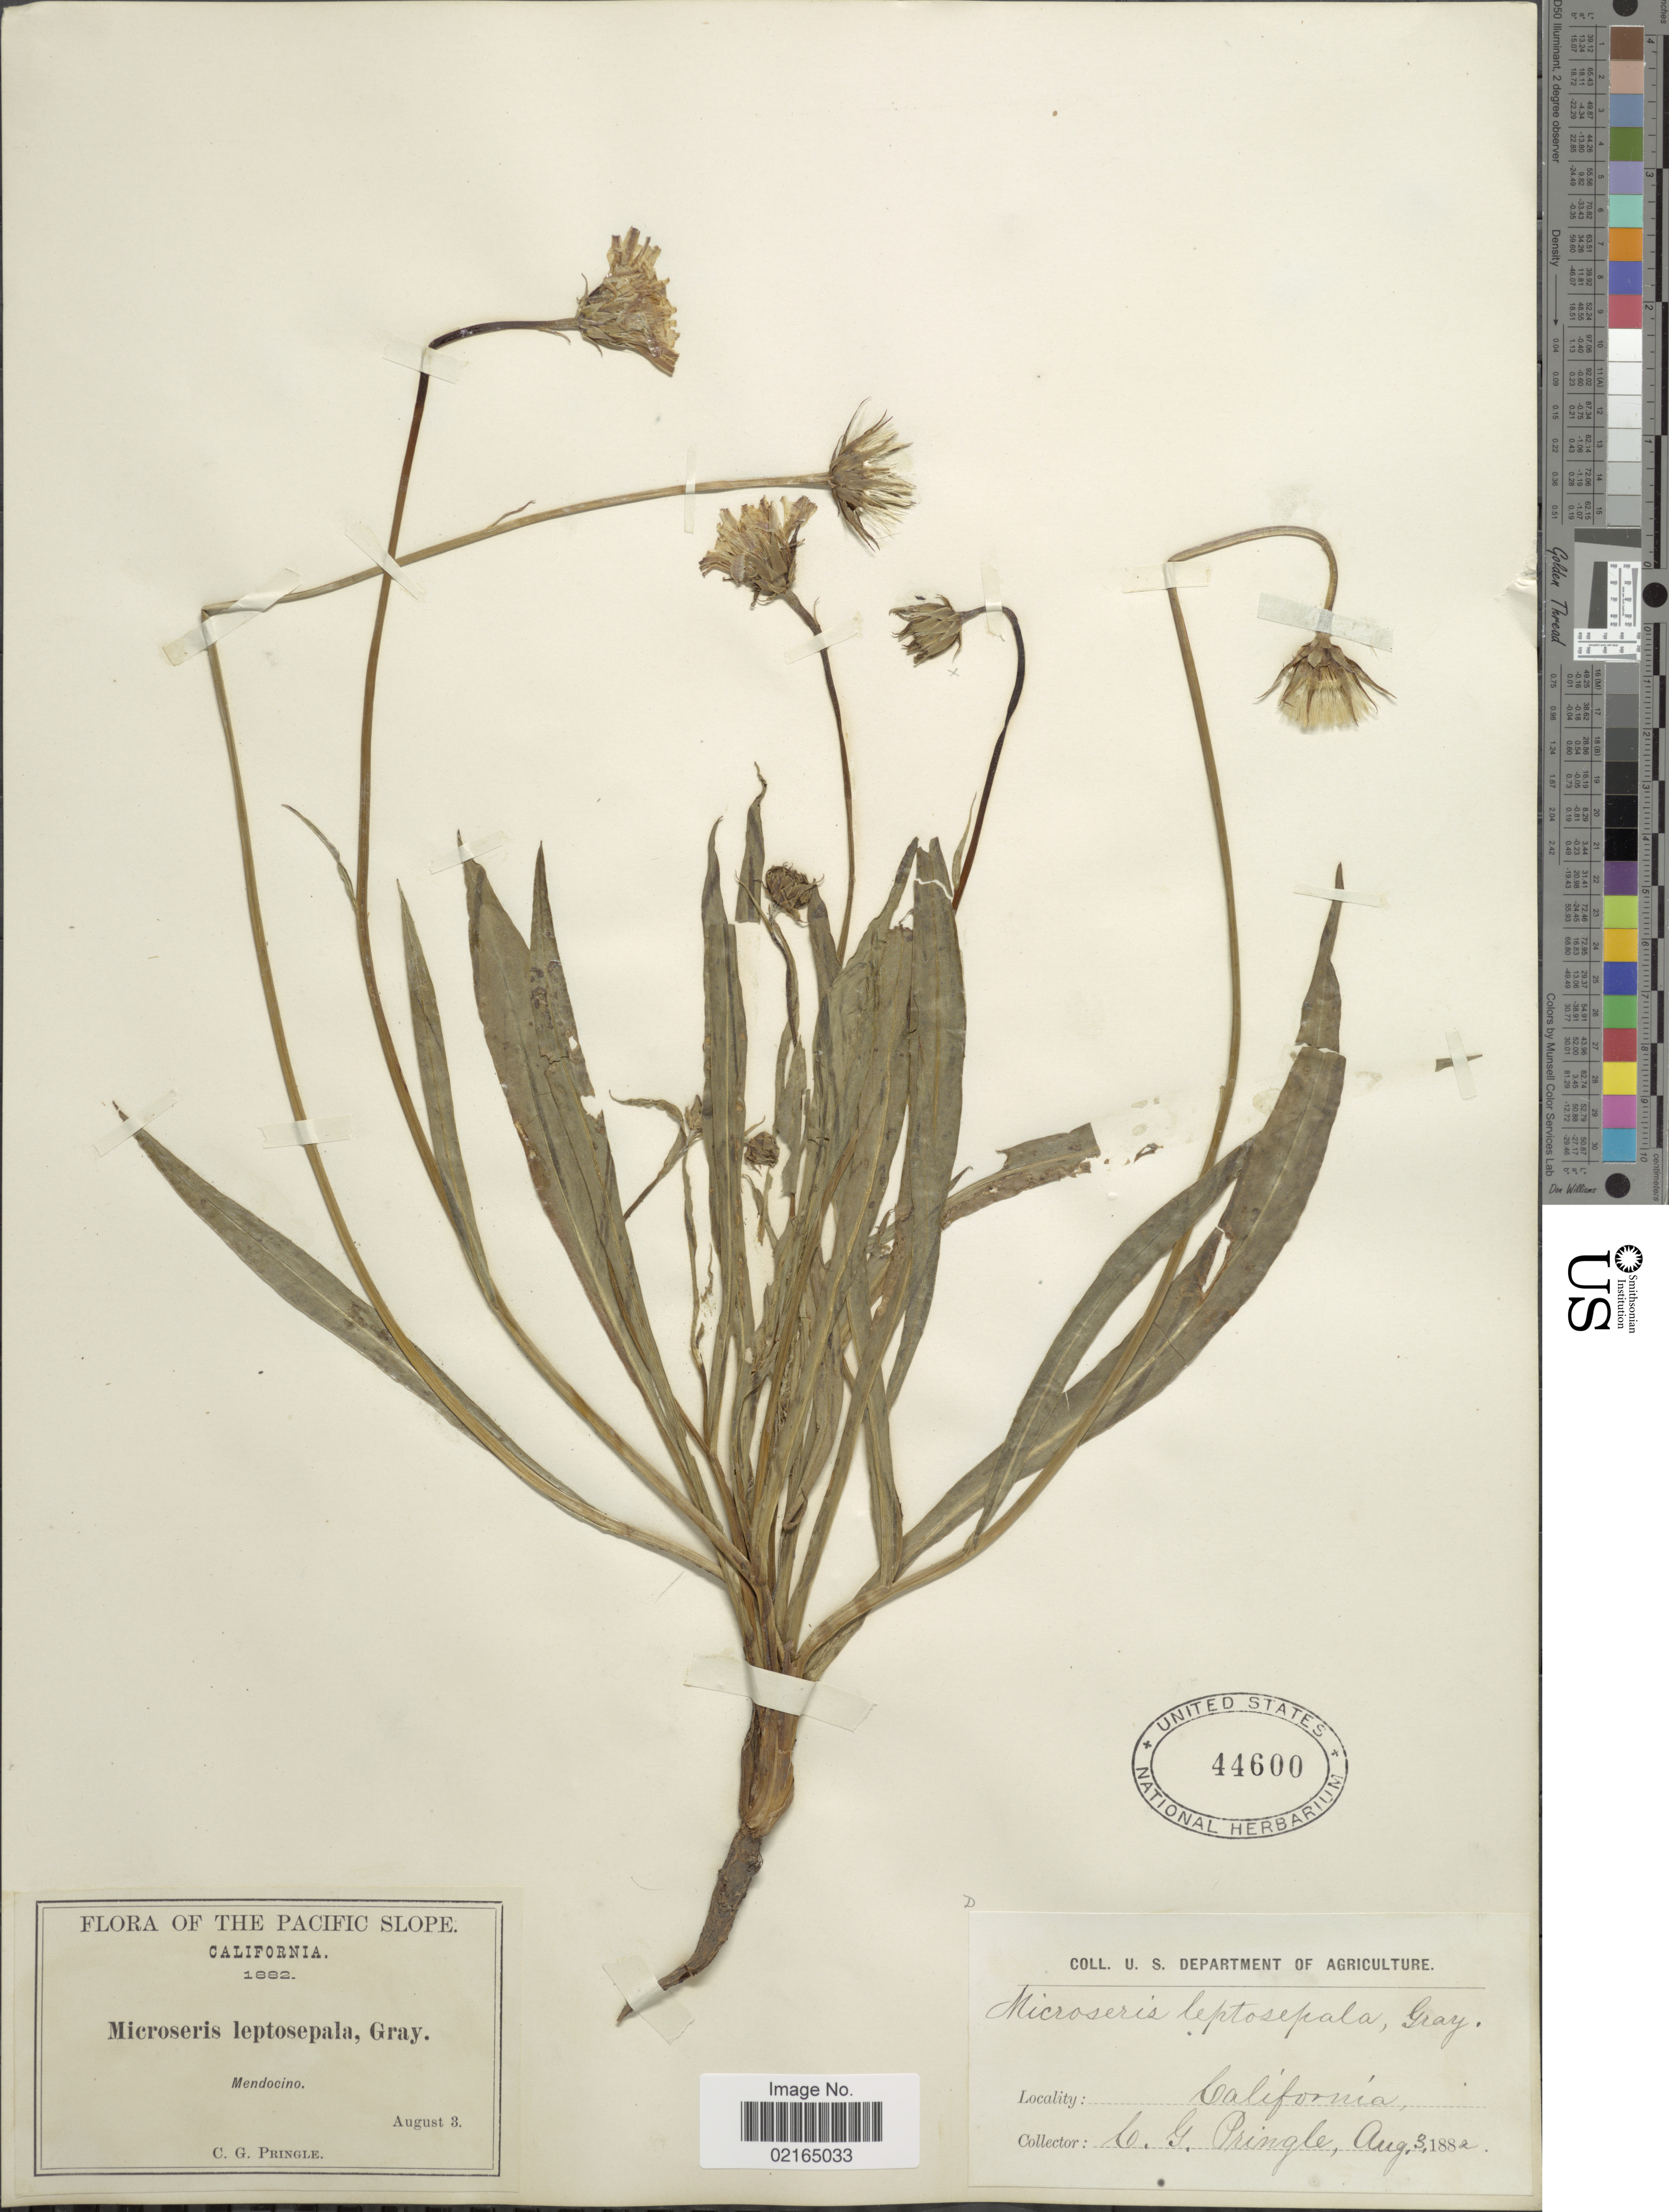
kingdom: Plantae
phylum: Tracheophyta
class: Magnoliopsida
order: Asterales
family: Asteraceae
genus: Microseris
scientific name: Microseris laciniata subsp. leptosepala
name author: (Nutt.) K.L. Chambers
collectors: C. G. Pringle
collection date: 1882-08-03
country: United States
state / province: California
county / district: Mendocino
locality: Pacific Coast, Mendocino.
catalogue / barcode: US 44600